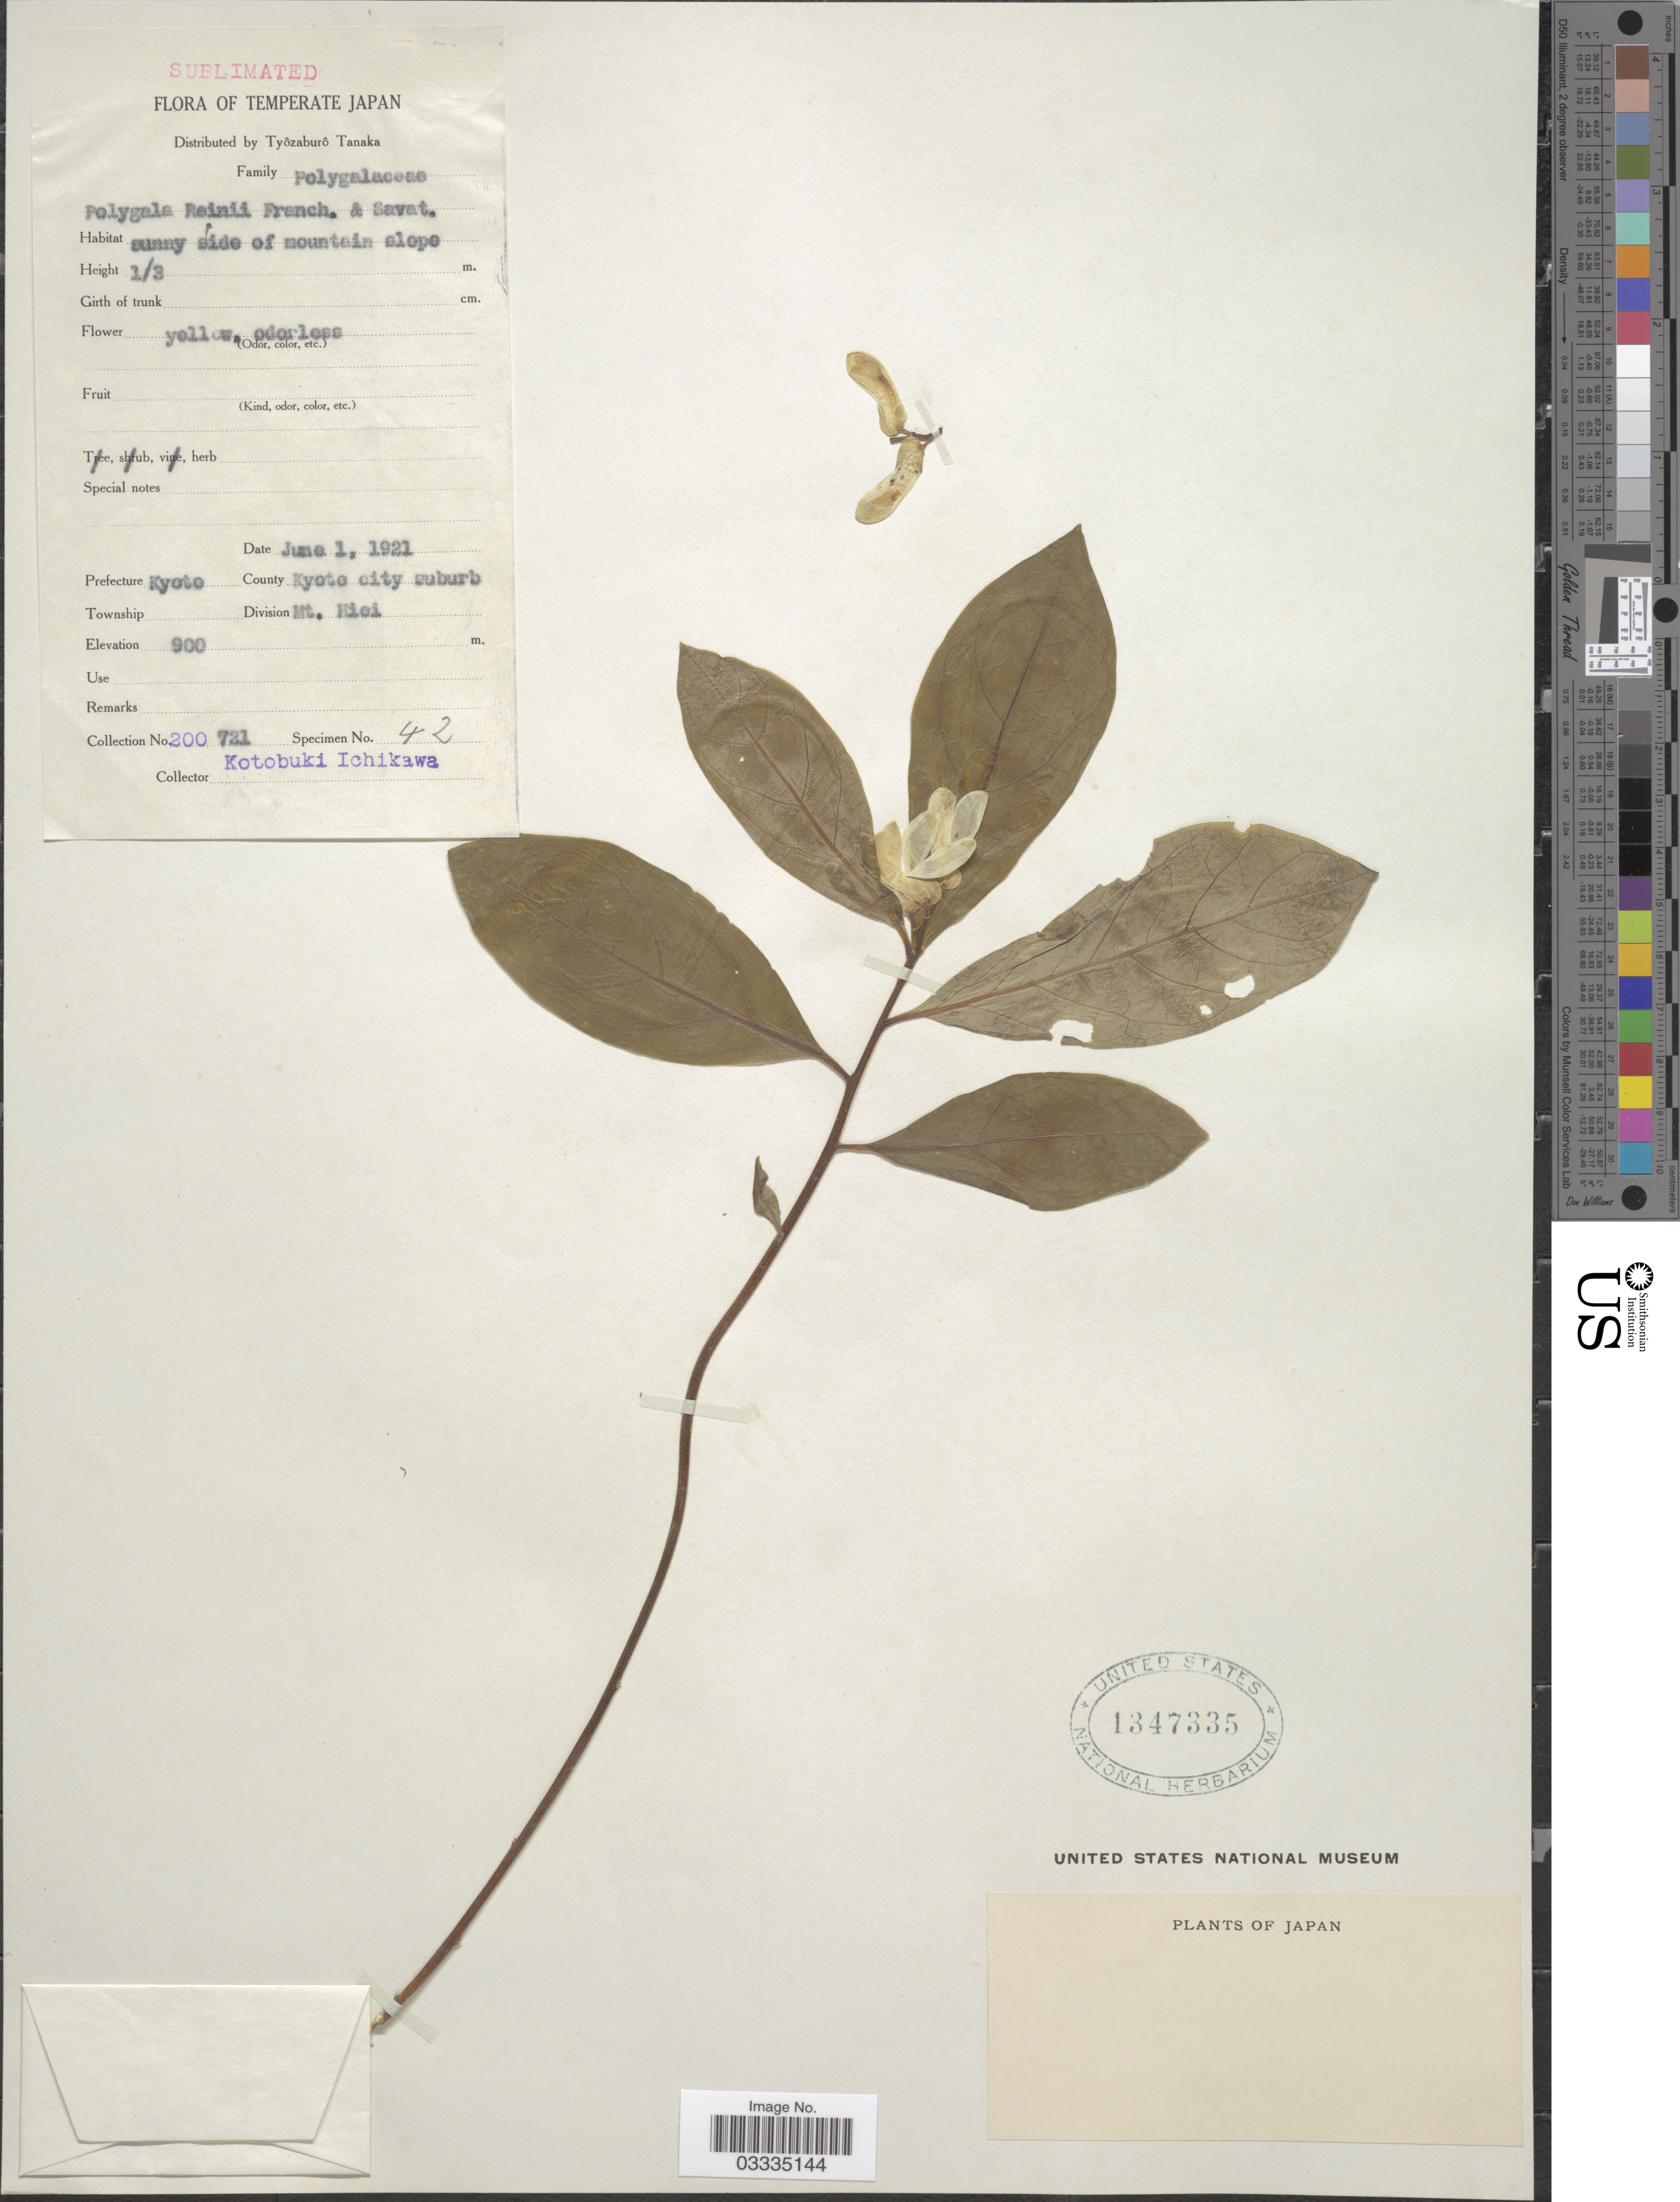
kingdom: Plantae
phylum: Tracheophyta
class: Magnoliopsida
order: Fabales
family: Polygalaceae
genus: Polygala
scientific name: Polygala reinii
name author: Franch. & Sav.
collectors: K. Ichikawa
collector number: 200721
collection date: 1921-06-01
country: Japan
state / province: Kyoto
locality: Temperate Japan. Pefecture Kyoto. County Kyoto city suburb. Division Mt. Hiei.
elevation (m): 900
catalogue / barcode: US 1347335